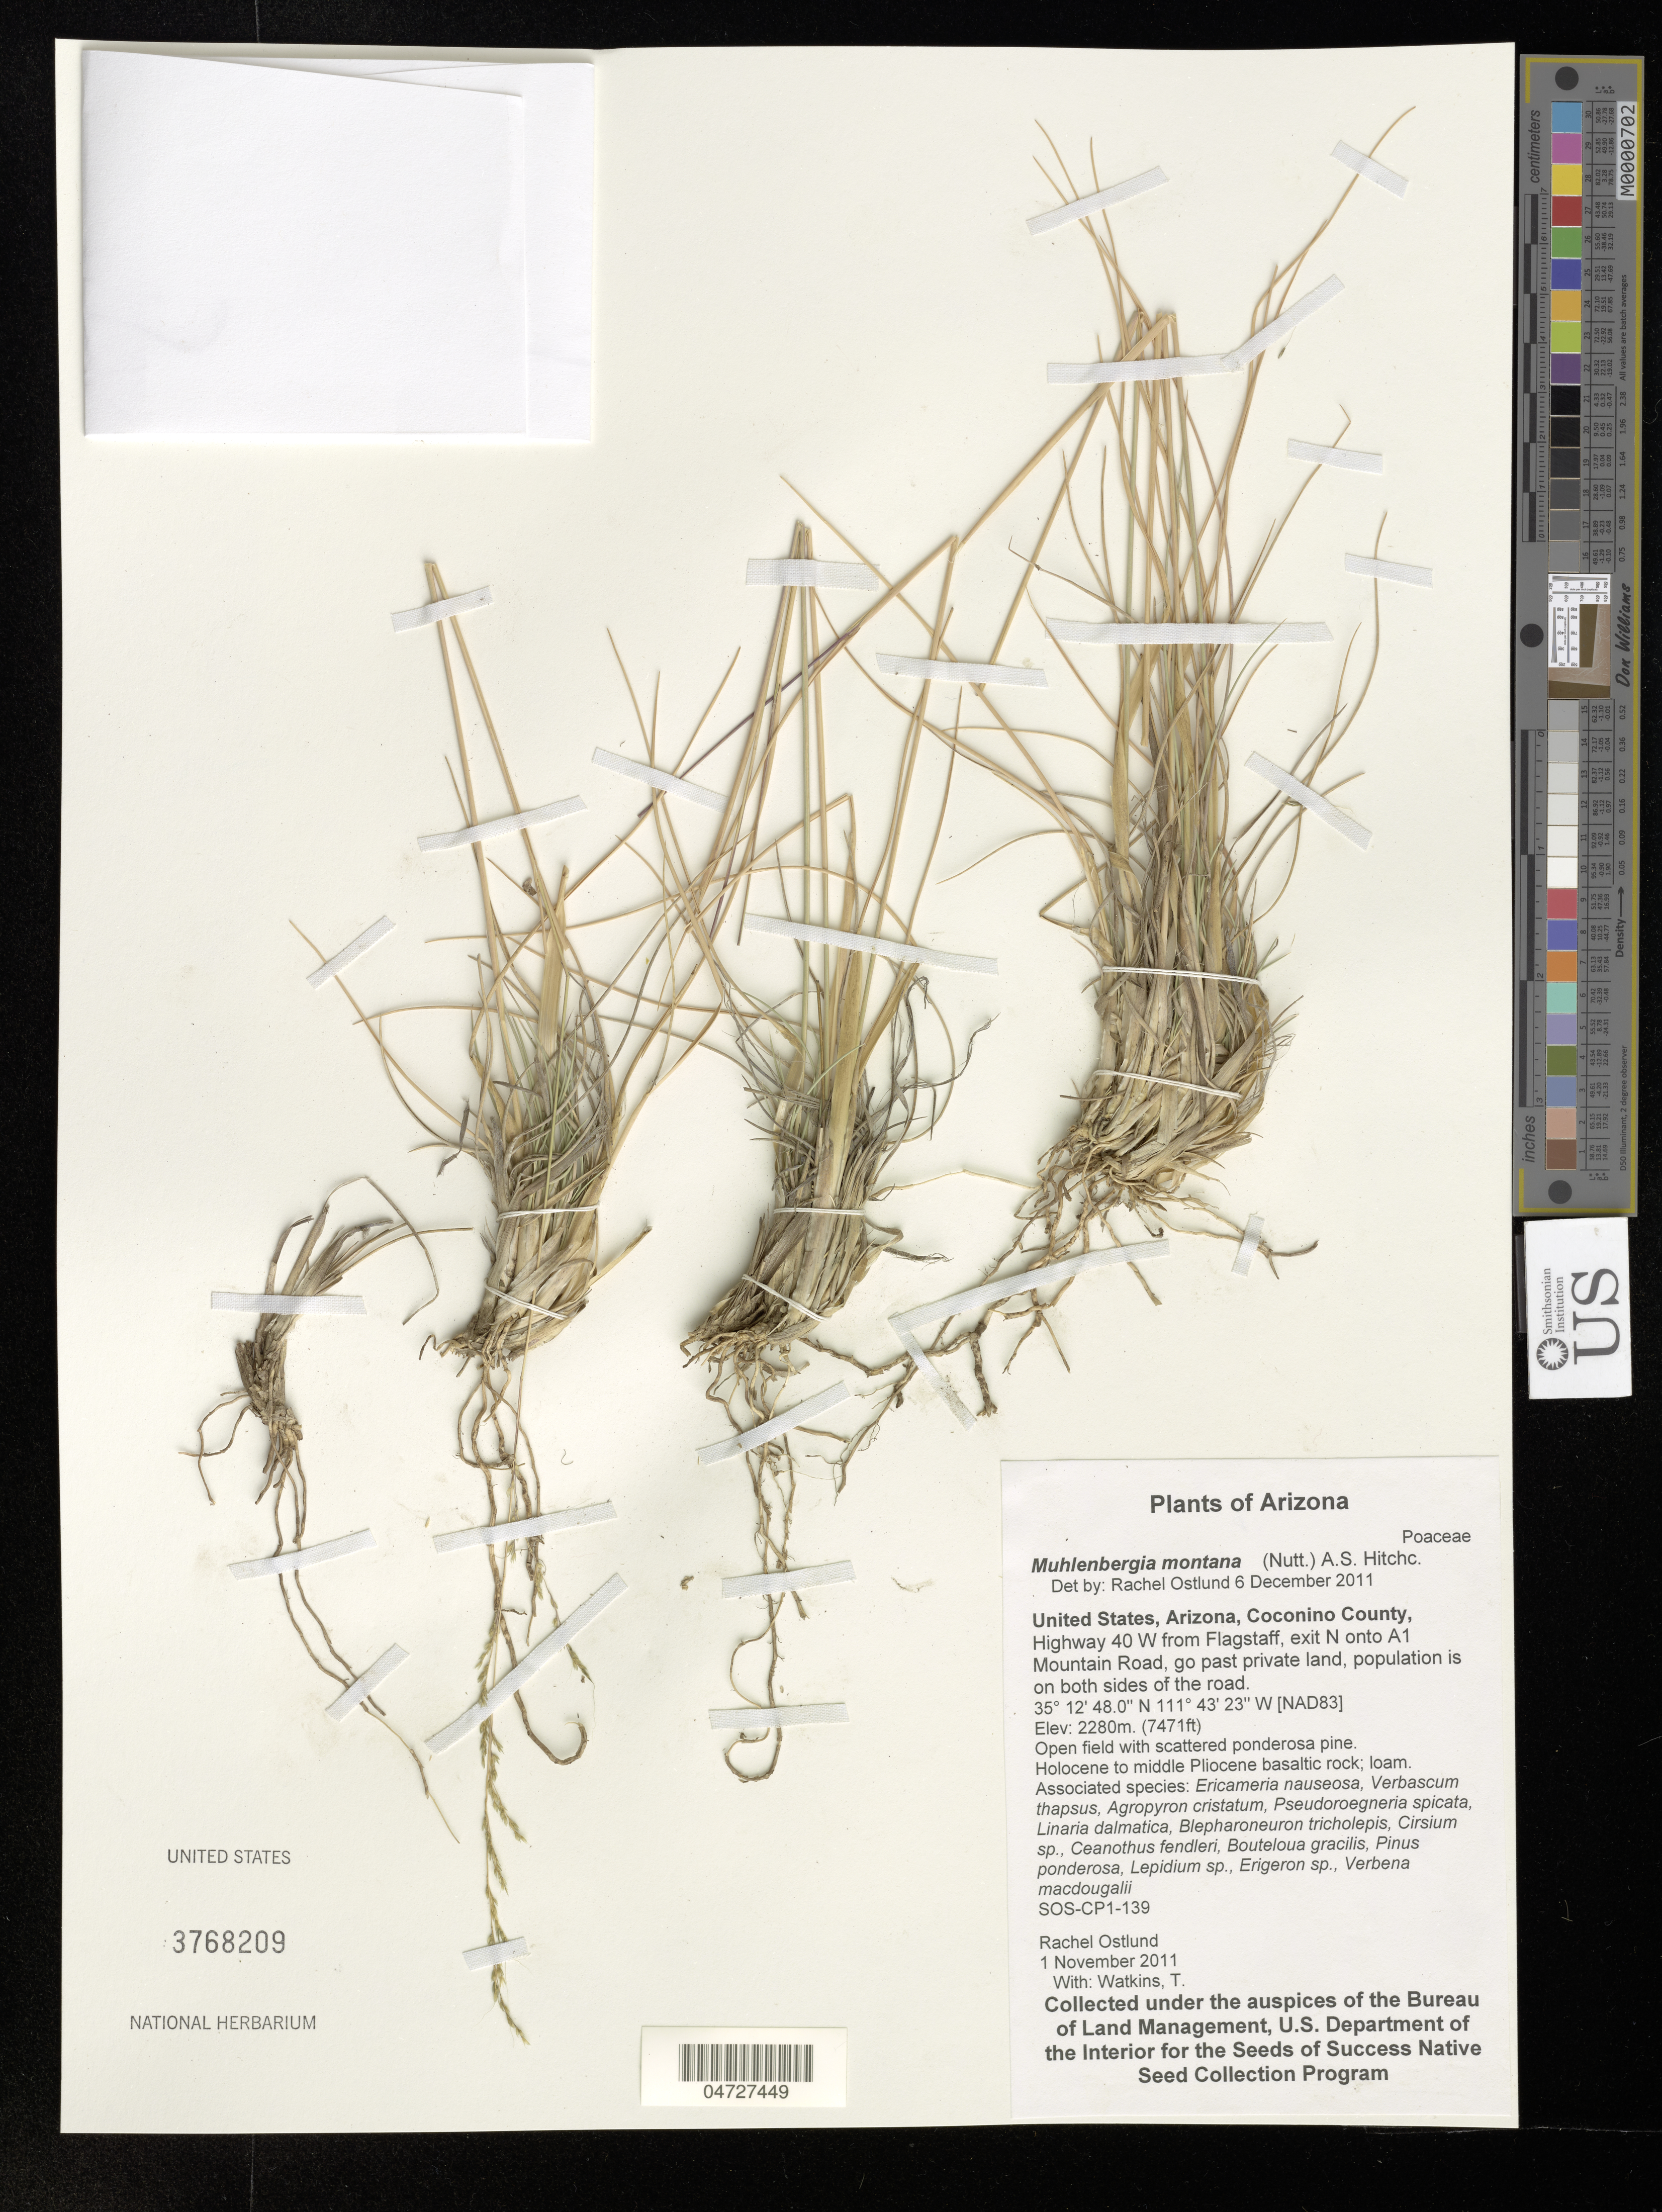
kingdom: Plantae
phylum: Tracheophyta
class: Liliopsida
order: Poales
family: Poaceae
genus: Muhlenbergia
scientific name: Muhlenbergia montana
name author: (Nutt.) Hitchc.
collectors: R. Ostlund & T. Watkins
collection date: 2011-11-01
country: United States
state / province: Arizona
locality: Coconino County, Highway 40 W from Flagstaff, exit N onto A1 Maintain Road, go past private land, population is on both sides of the road.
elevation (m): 2280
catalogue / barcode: US 3768209